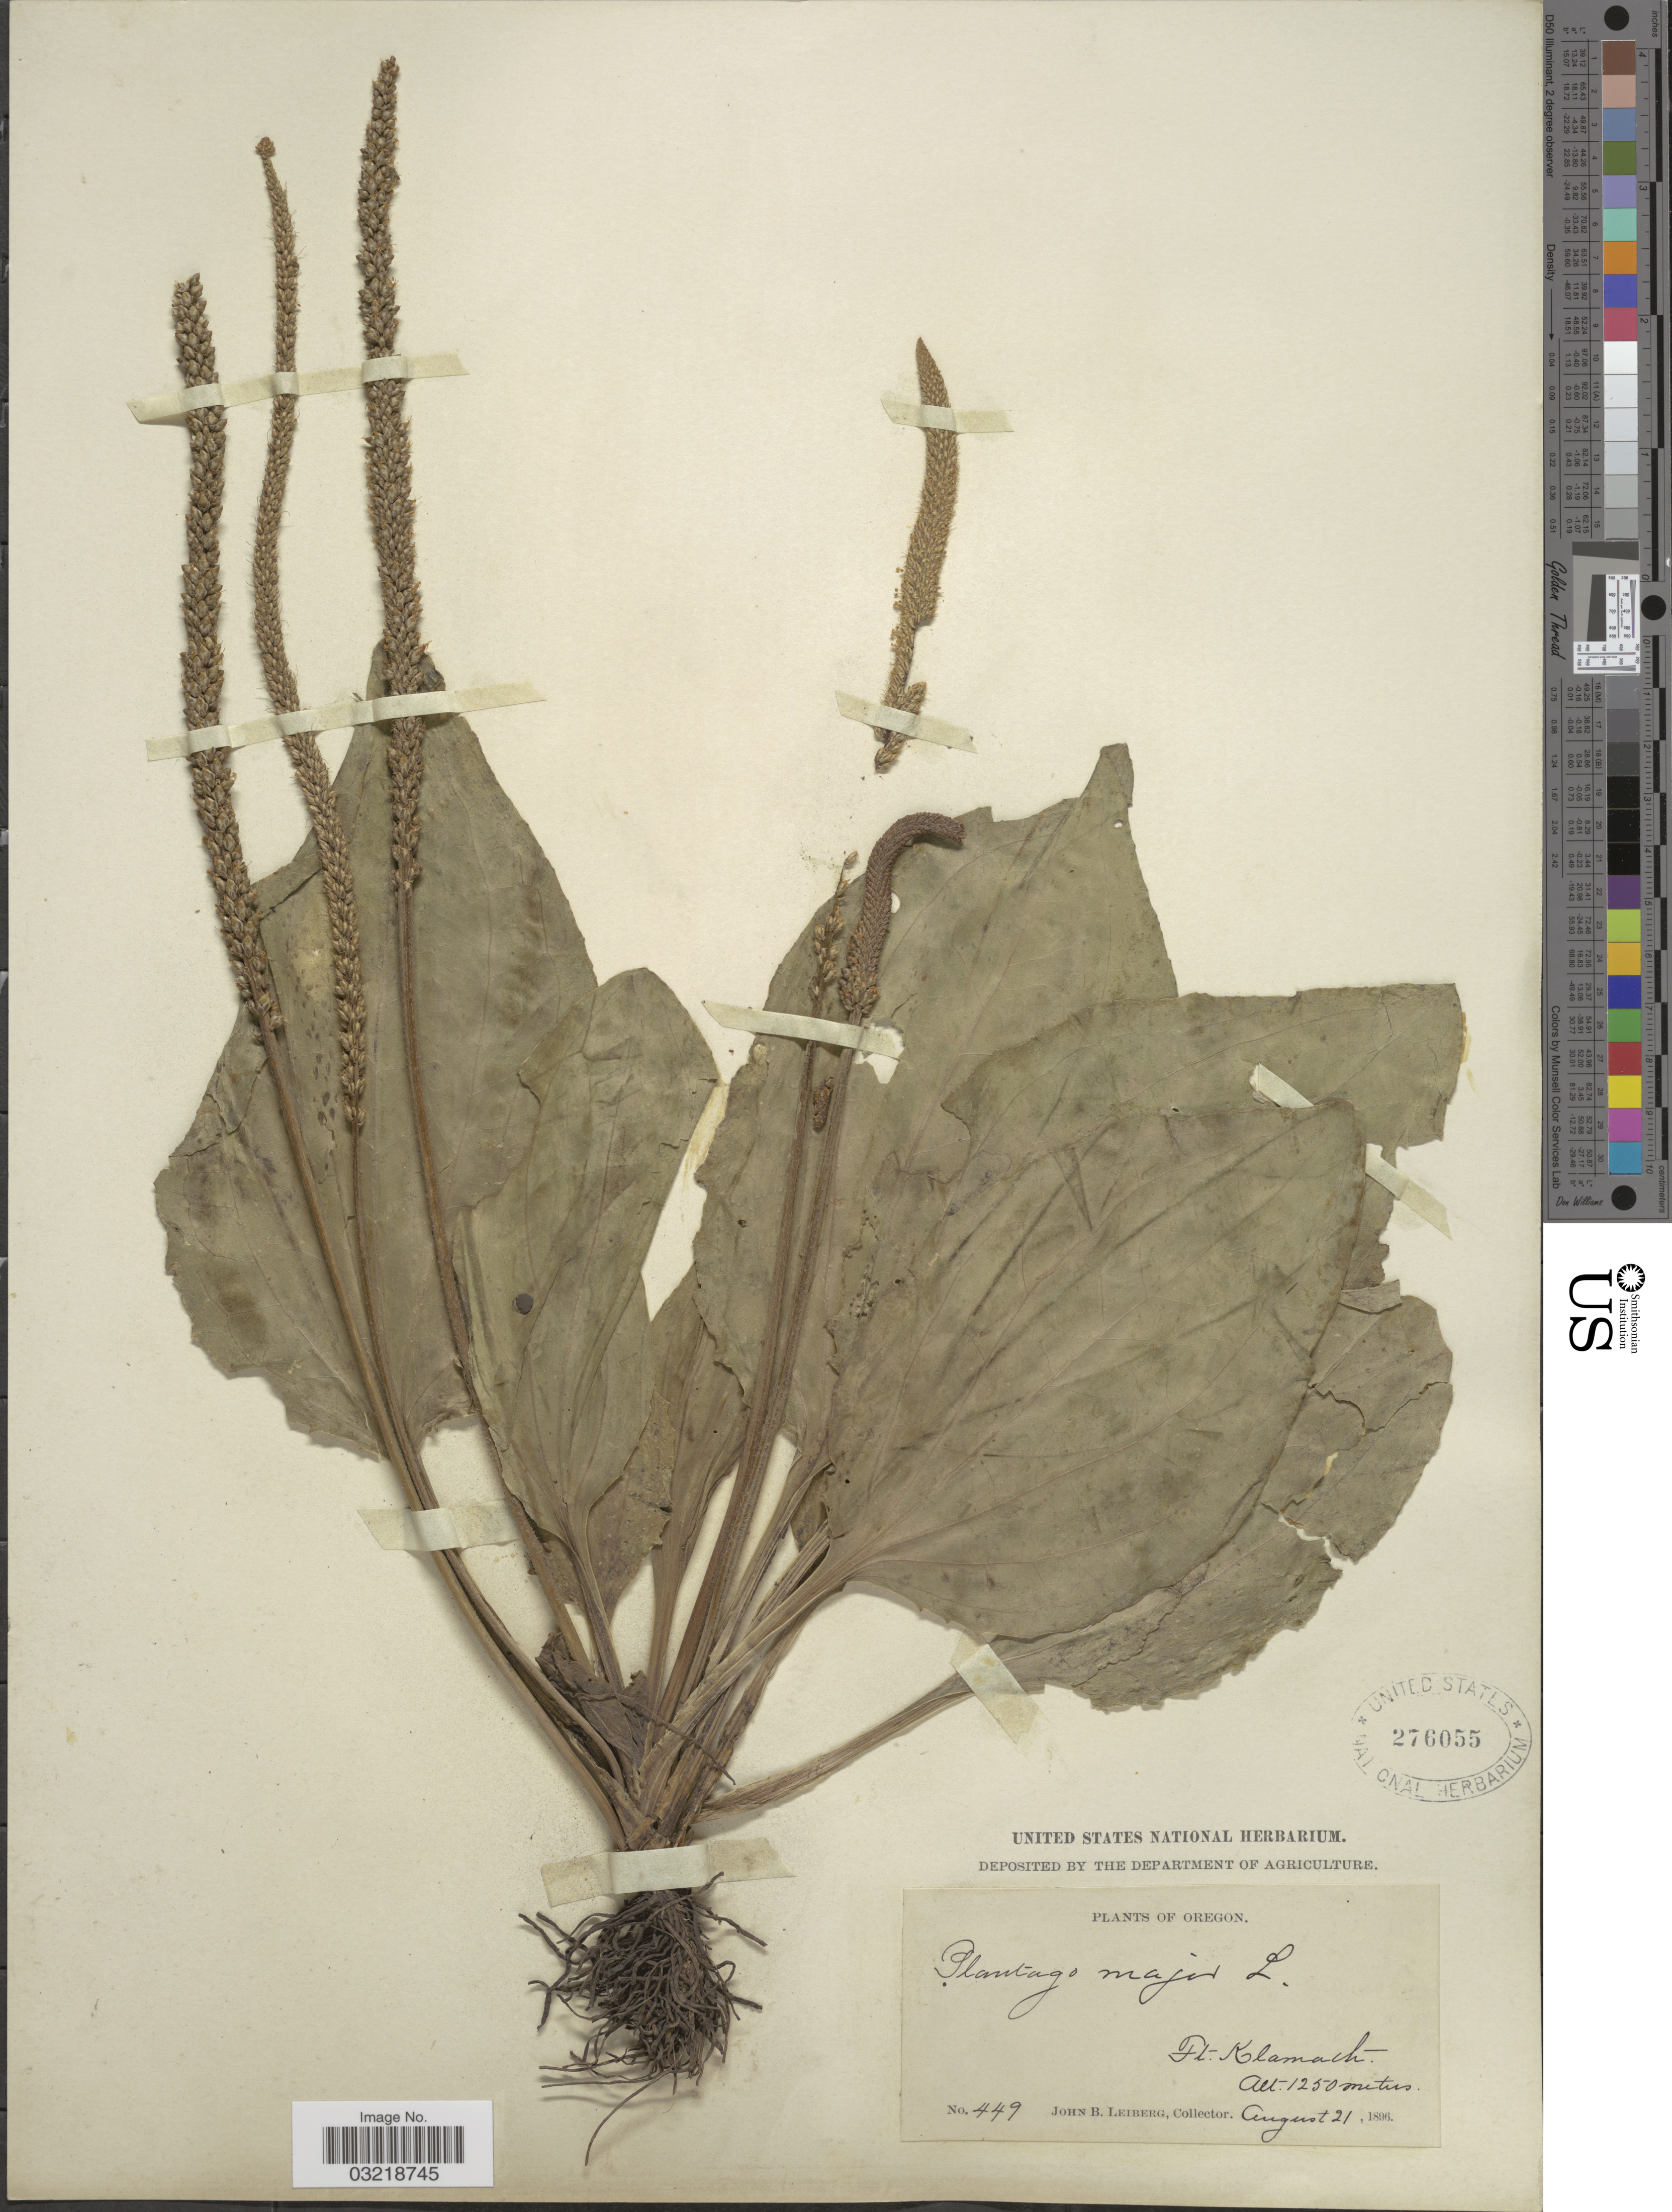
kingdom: Plantae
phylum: Tracheophyta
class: Magnoliopsida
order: Lamiales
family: Plantaginaceae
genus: Plantago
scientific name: Plantago major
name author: L.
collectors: J. B. Leiberg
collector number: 449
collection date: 1896-08-21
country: United States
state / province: Oregon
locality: Ft. Klamath.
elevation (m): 1250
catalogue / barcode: US 276055